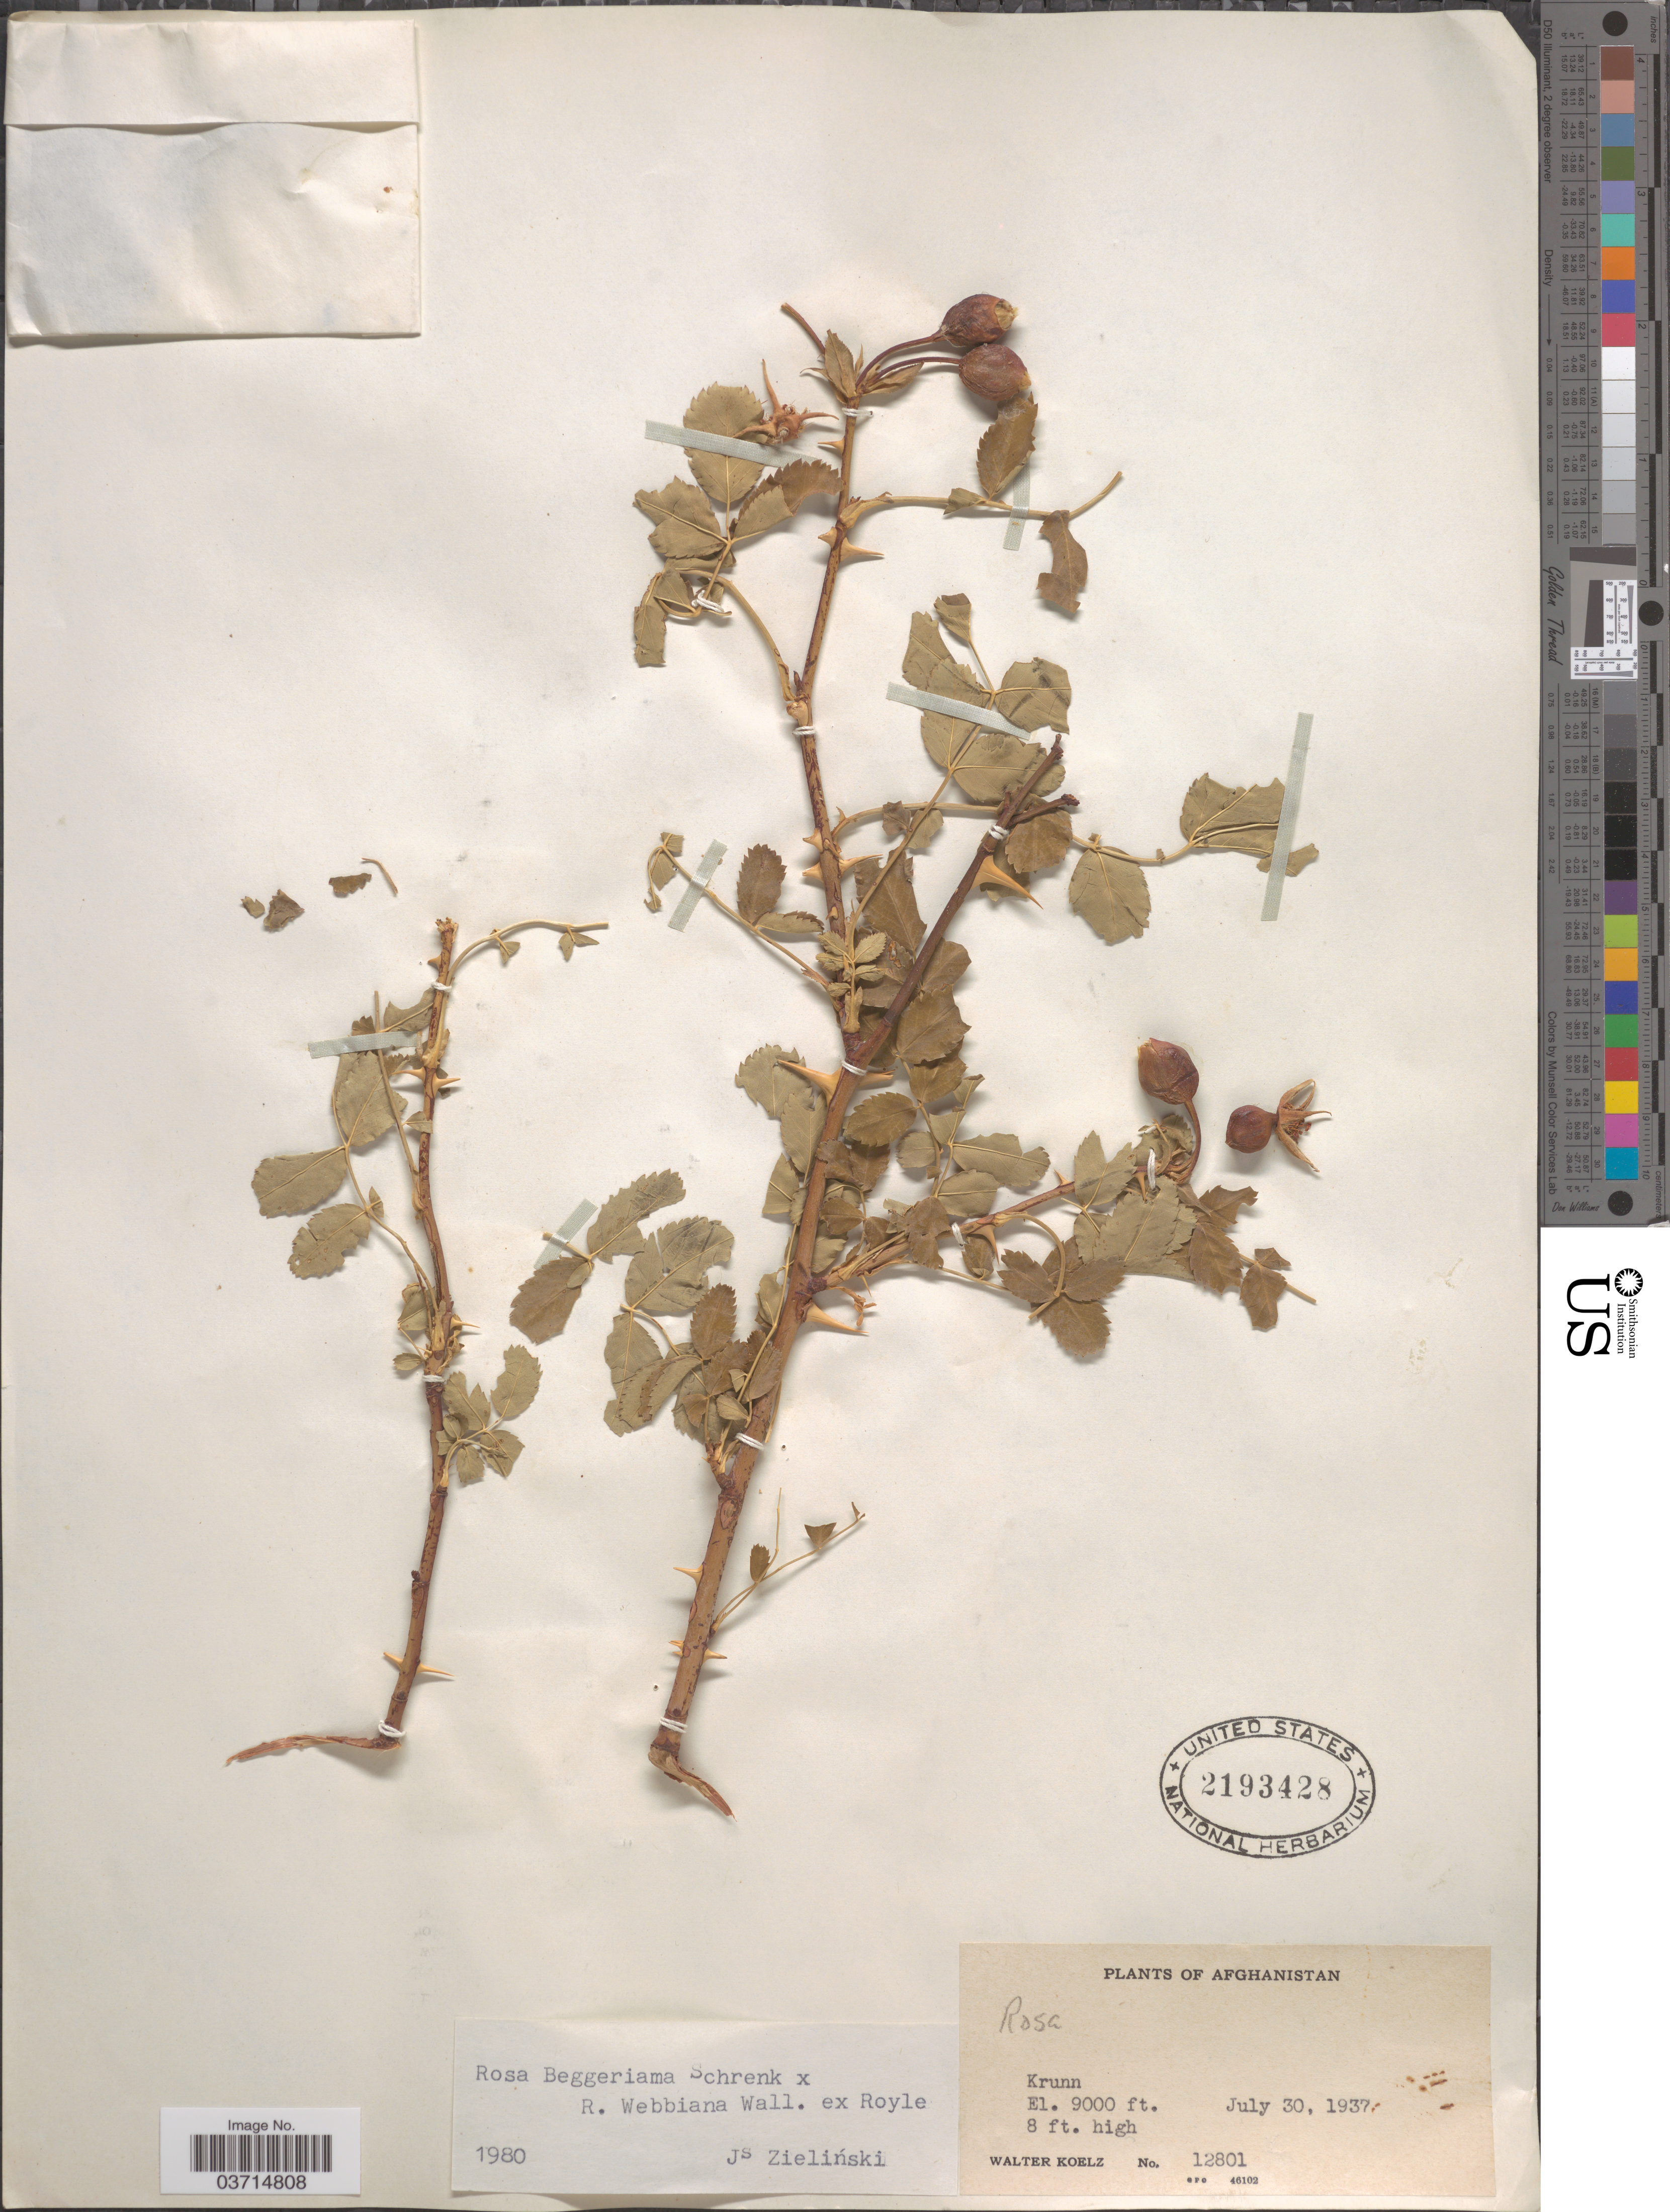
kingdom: Plantae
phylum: Tracheophyta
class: Magnoliopsida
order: Rosales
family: Rosaceae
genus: Rosa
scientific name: Rosa webbiana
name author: Wall. ex Royle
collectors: W. N. Koelz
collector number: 12801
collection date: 1937-07-30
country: Afghanistan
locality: Krunn.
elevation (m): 2743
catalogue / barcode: US 2193428